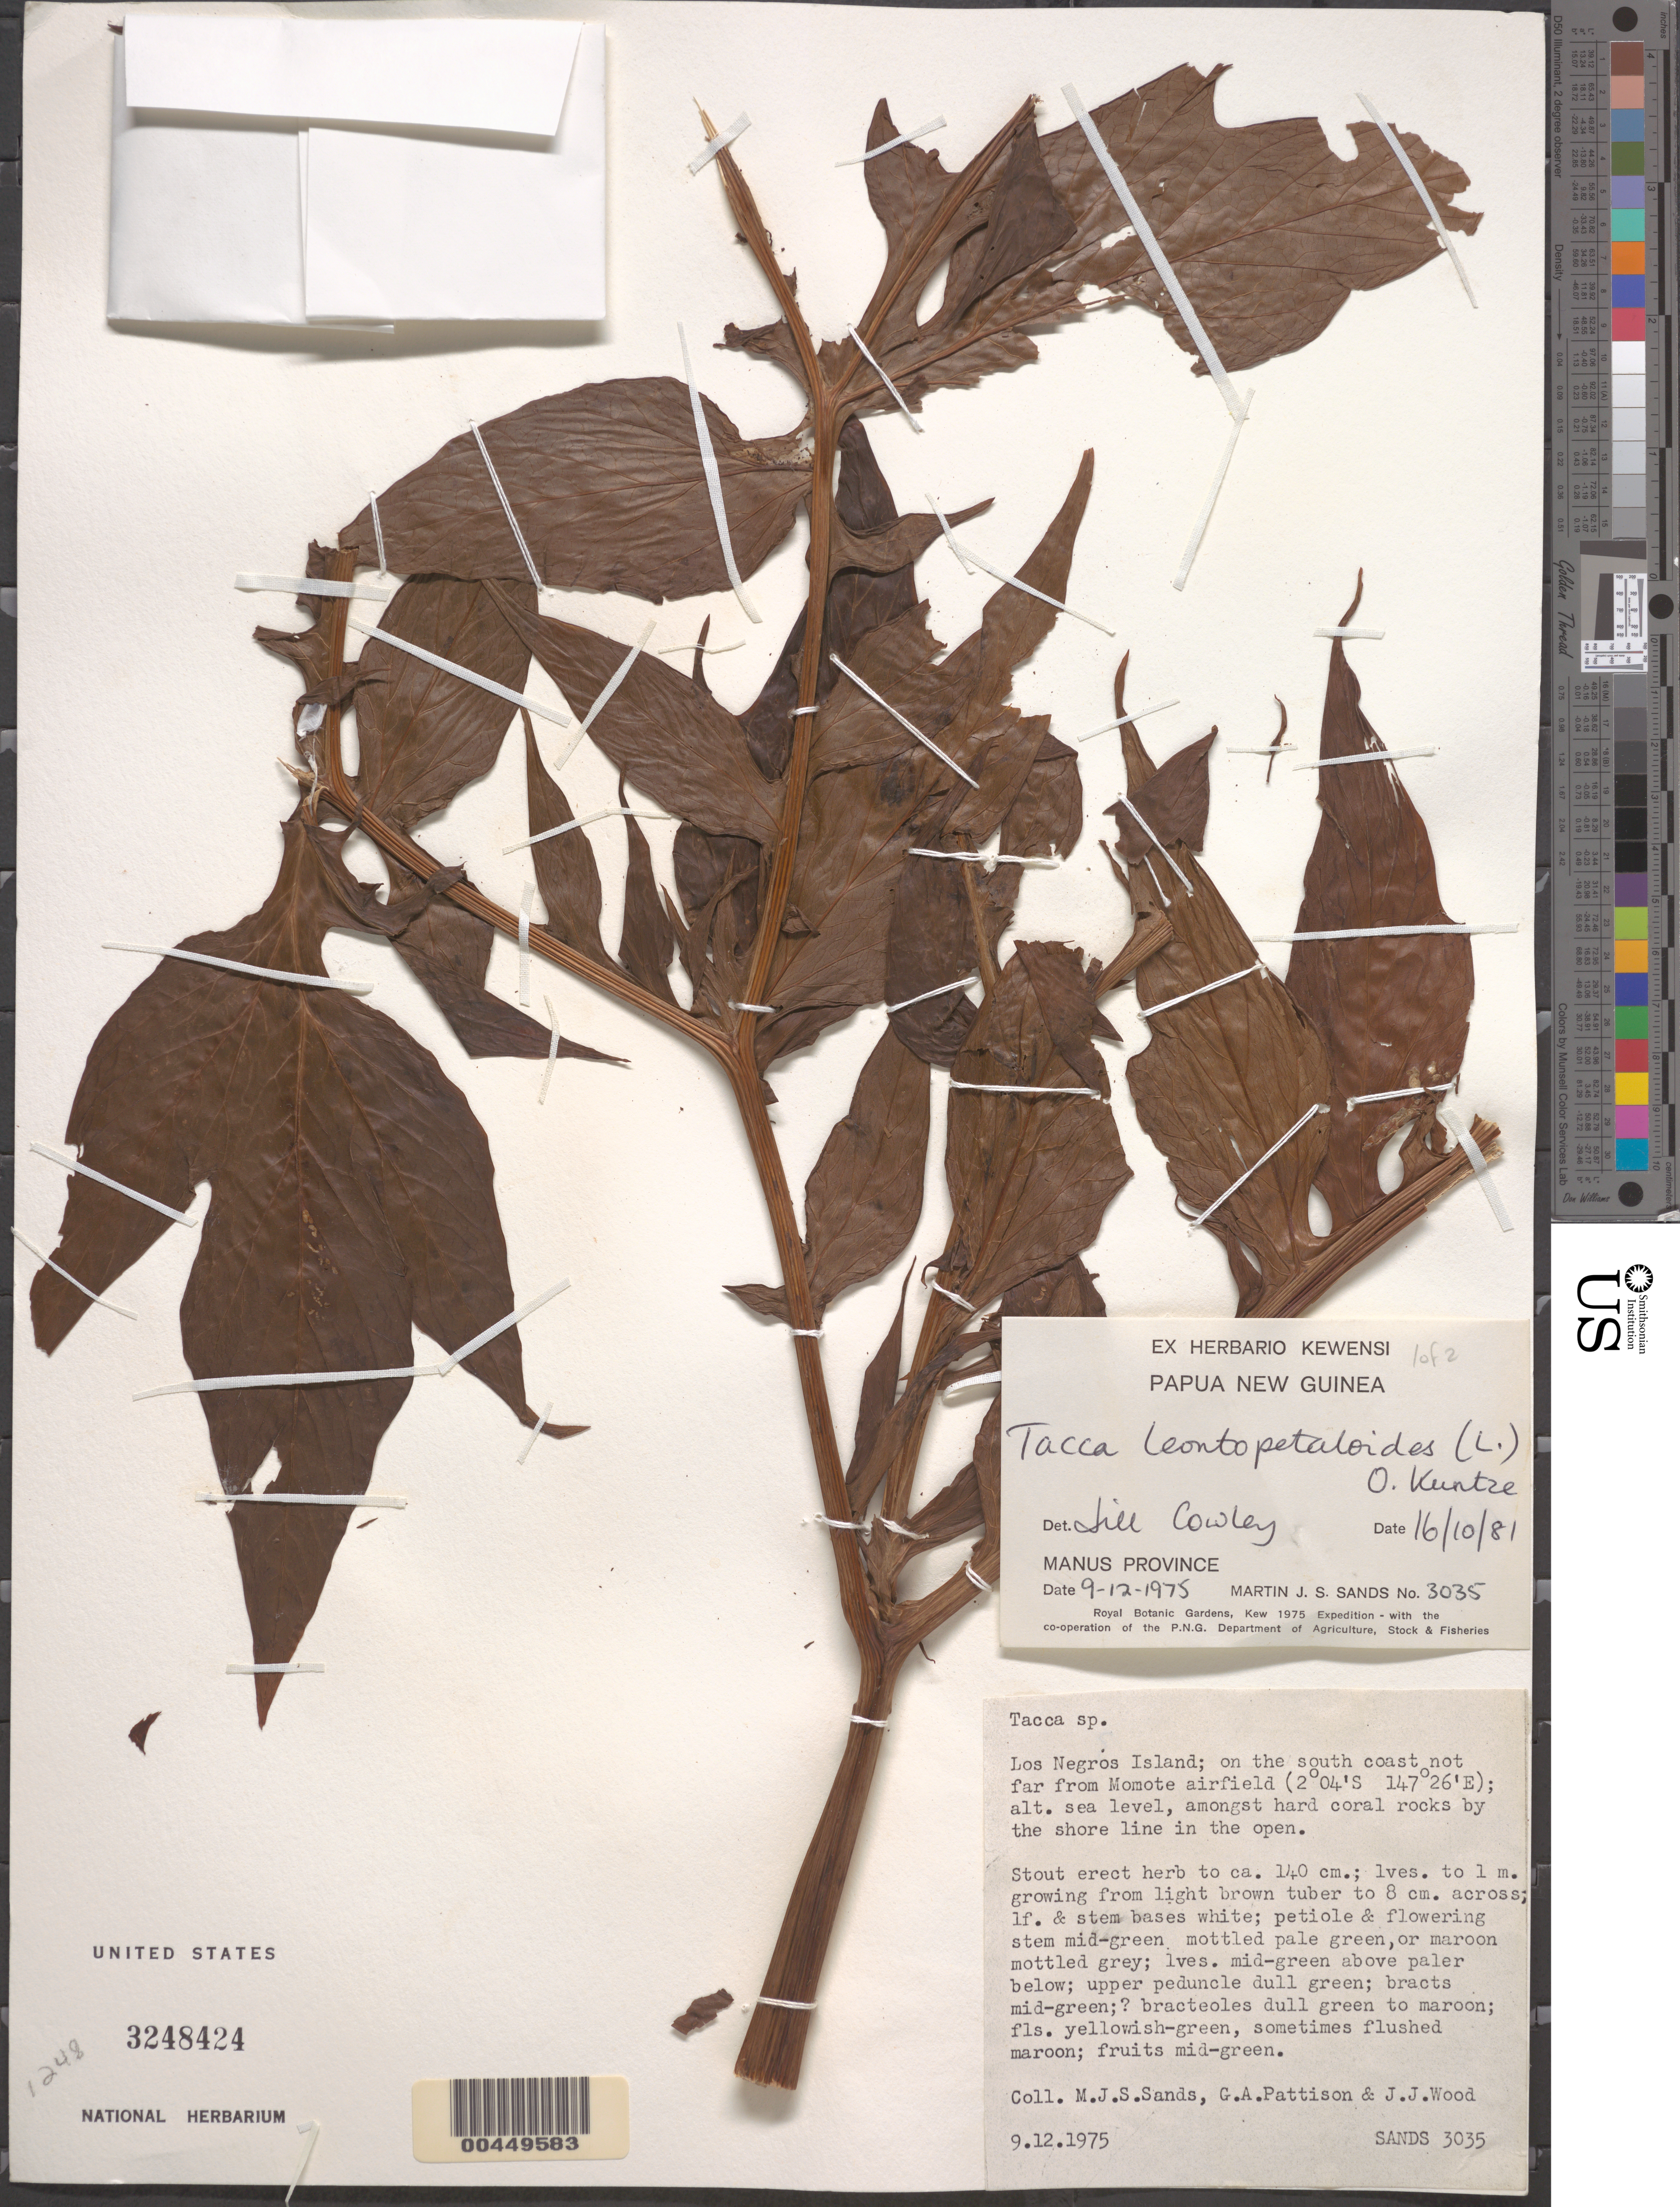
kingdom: Plantae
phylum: Tracheophyta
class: Liliopsida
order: Dioscoreales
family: Dioscoreaceae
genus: Tacca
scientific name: Tacca leontopetaloides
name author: (L.) Kuntze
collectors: M. Sands, G. Pattison & J. Wood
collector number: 3035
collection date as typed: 09 Dec 1975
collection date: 1975-12-09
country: Papua New Guinea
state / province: Manus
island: Manus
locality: Manus. admirality is., bismark archipelago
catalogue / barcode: US 3248424